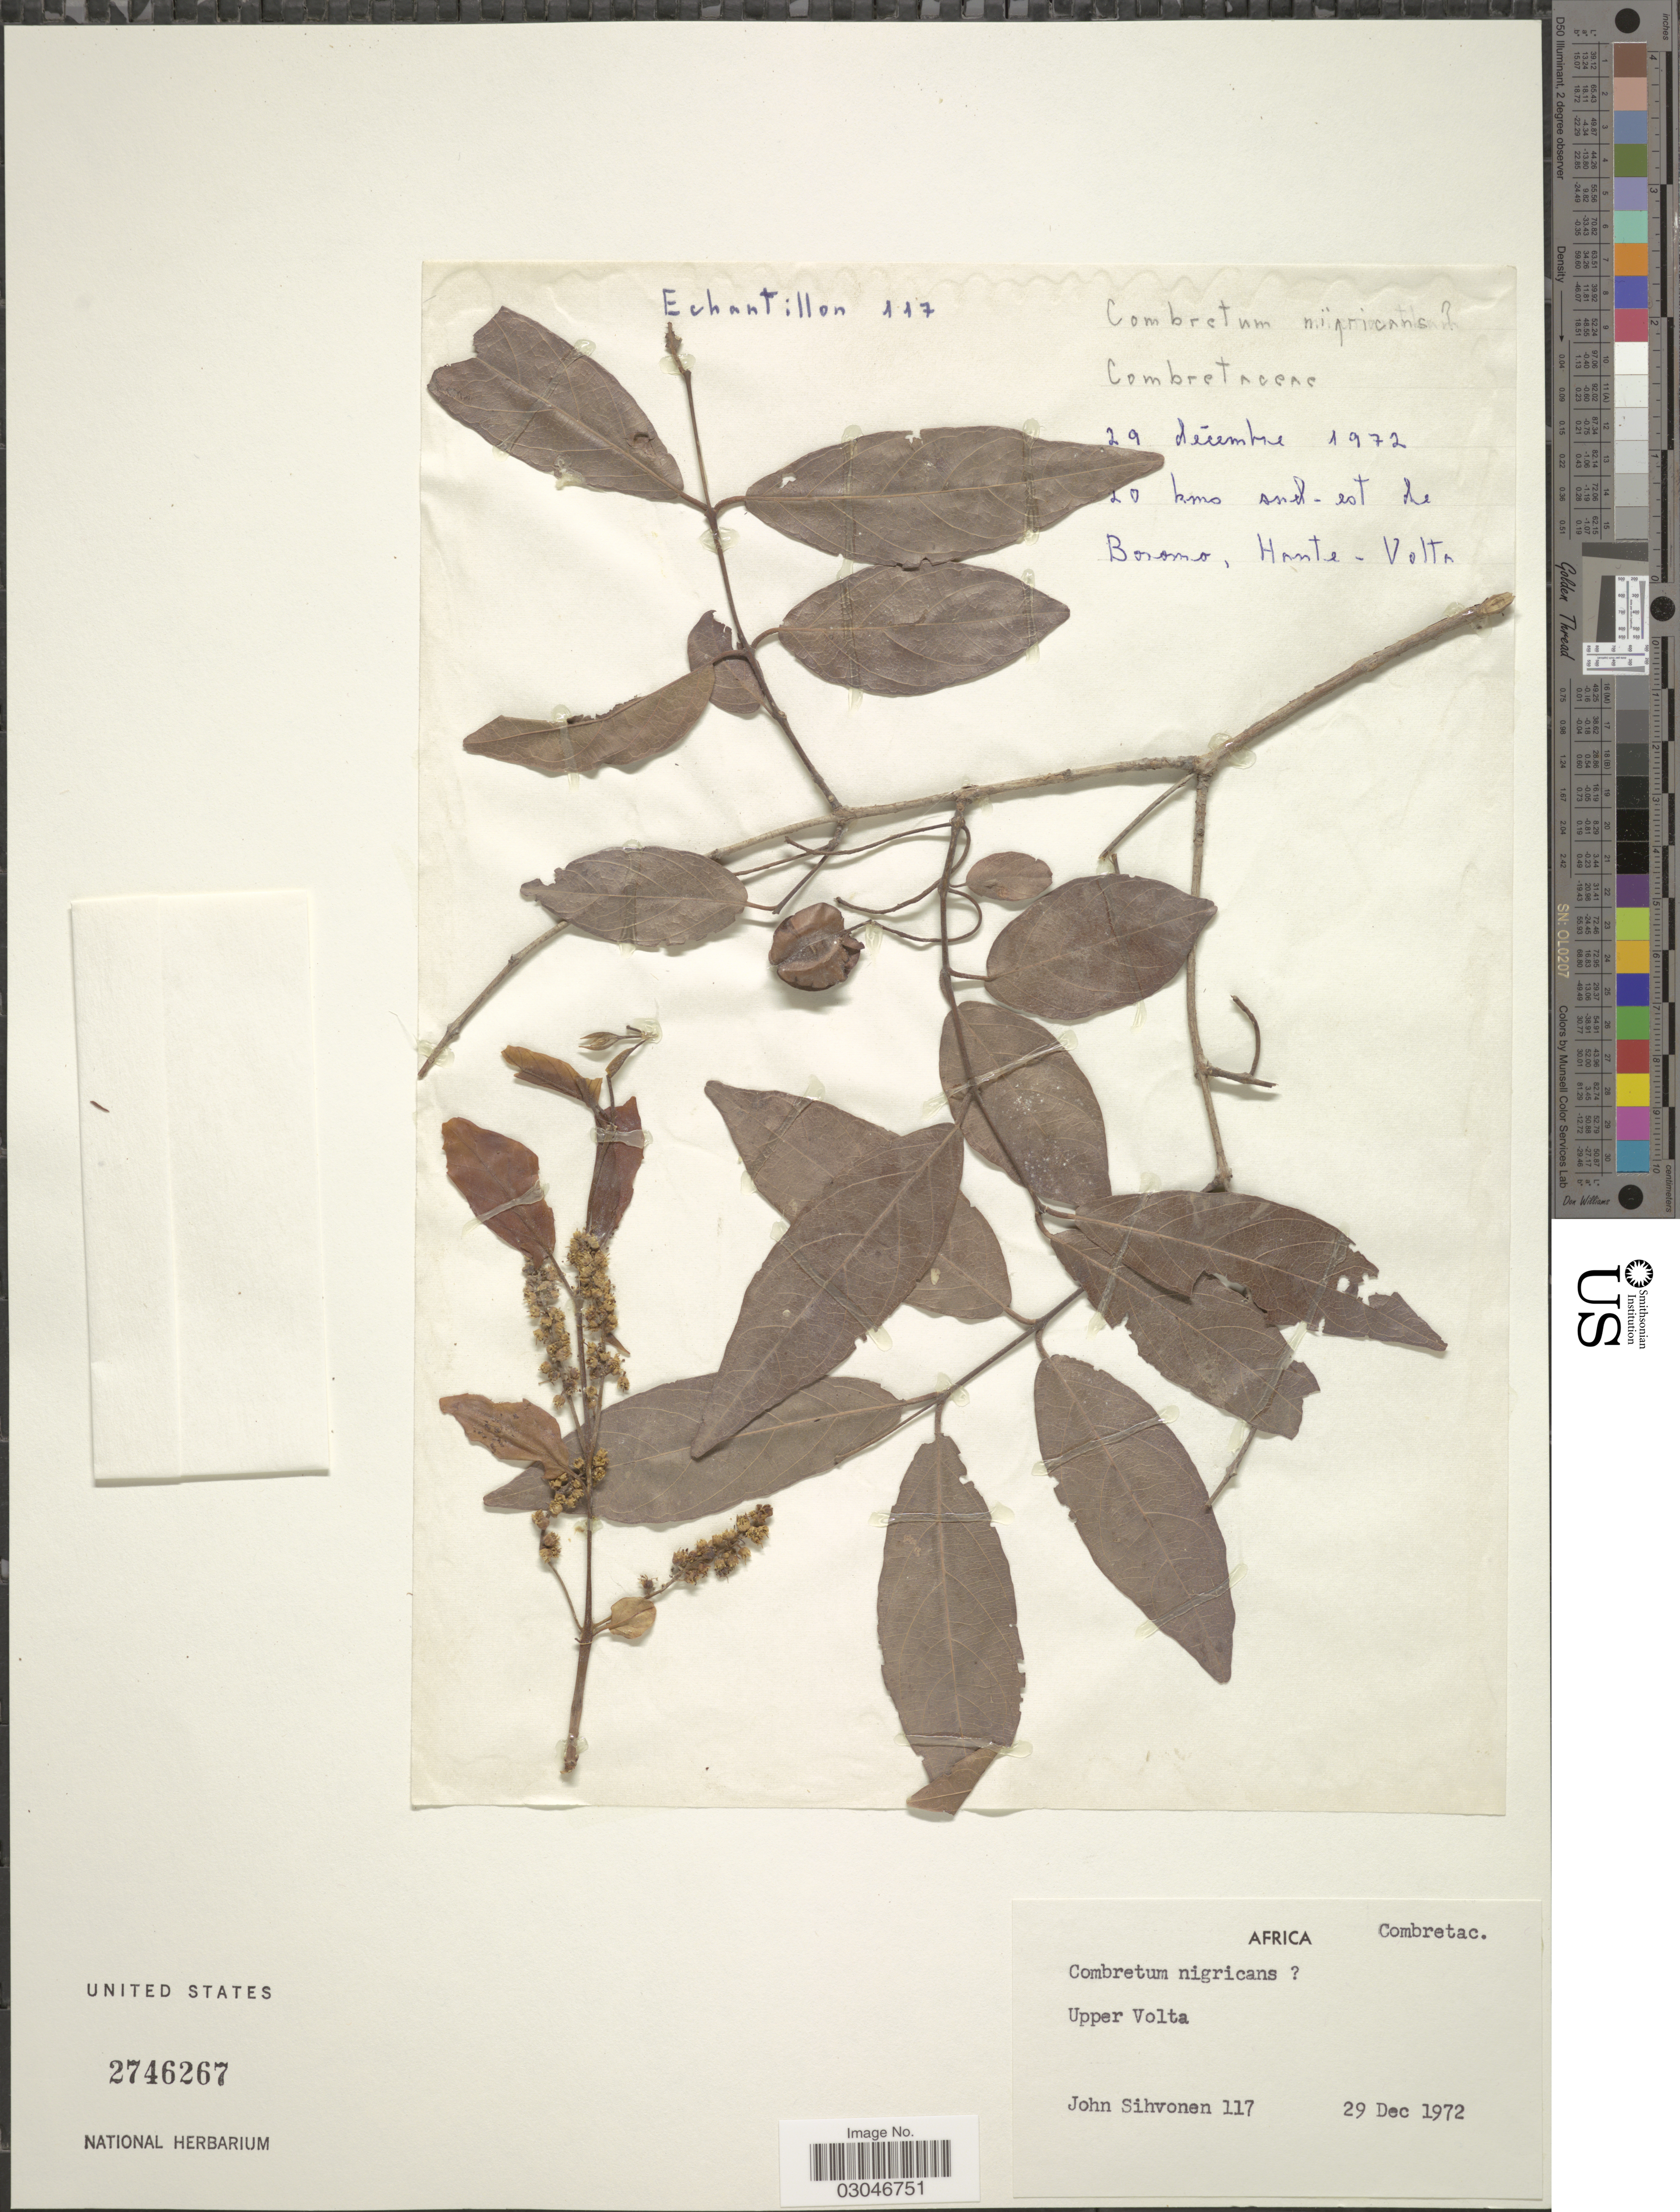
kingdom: Plantae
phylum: Tracheophyta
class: Magnoliopsida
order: Myrtales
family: Combretaceae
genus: Combretum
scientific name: Combretum nigricans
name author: Lepr. ex Guill. & Perr.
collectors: J. Sihvonen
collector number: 117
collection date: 1972-12-29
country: Burkina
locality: Upper Volta. 20 kms sud-est de Boromo, Haute-Volta.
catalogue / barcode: US 2746267